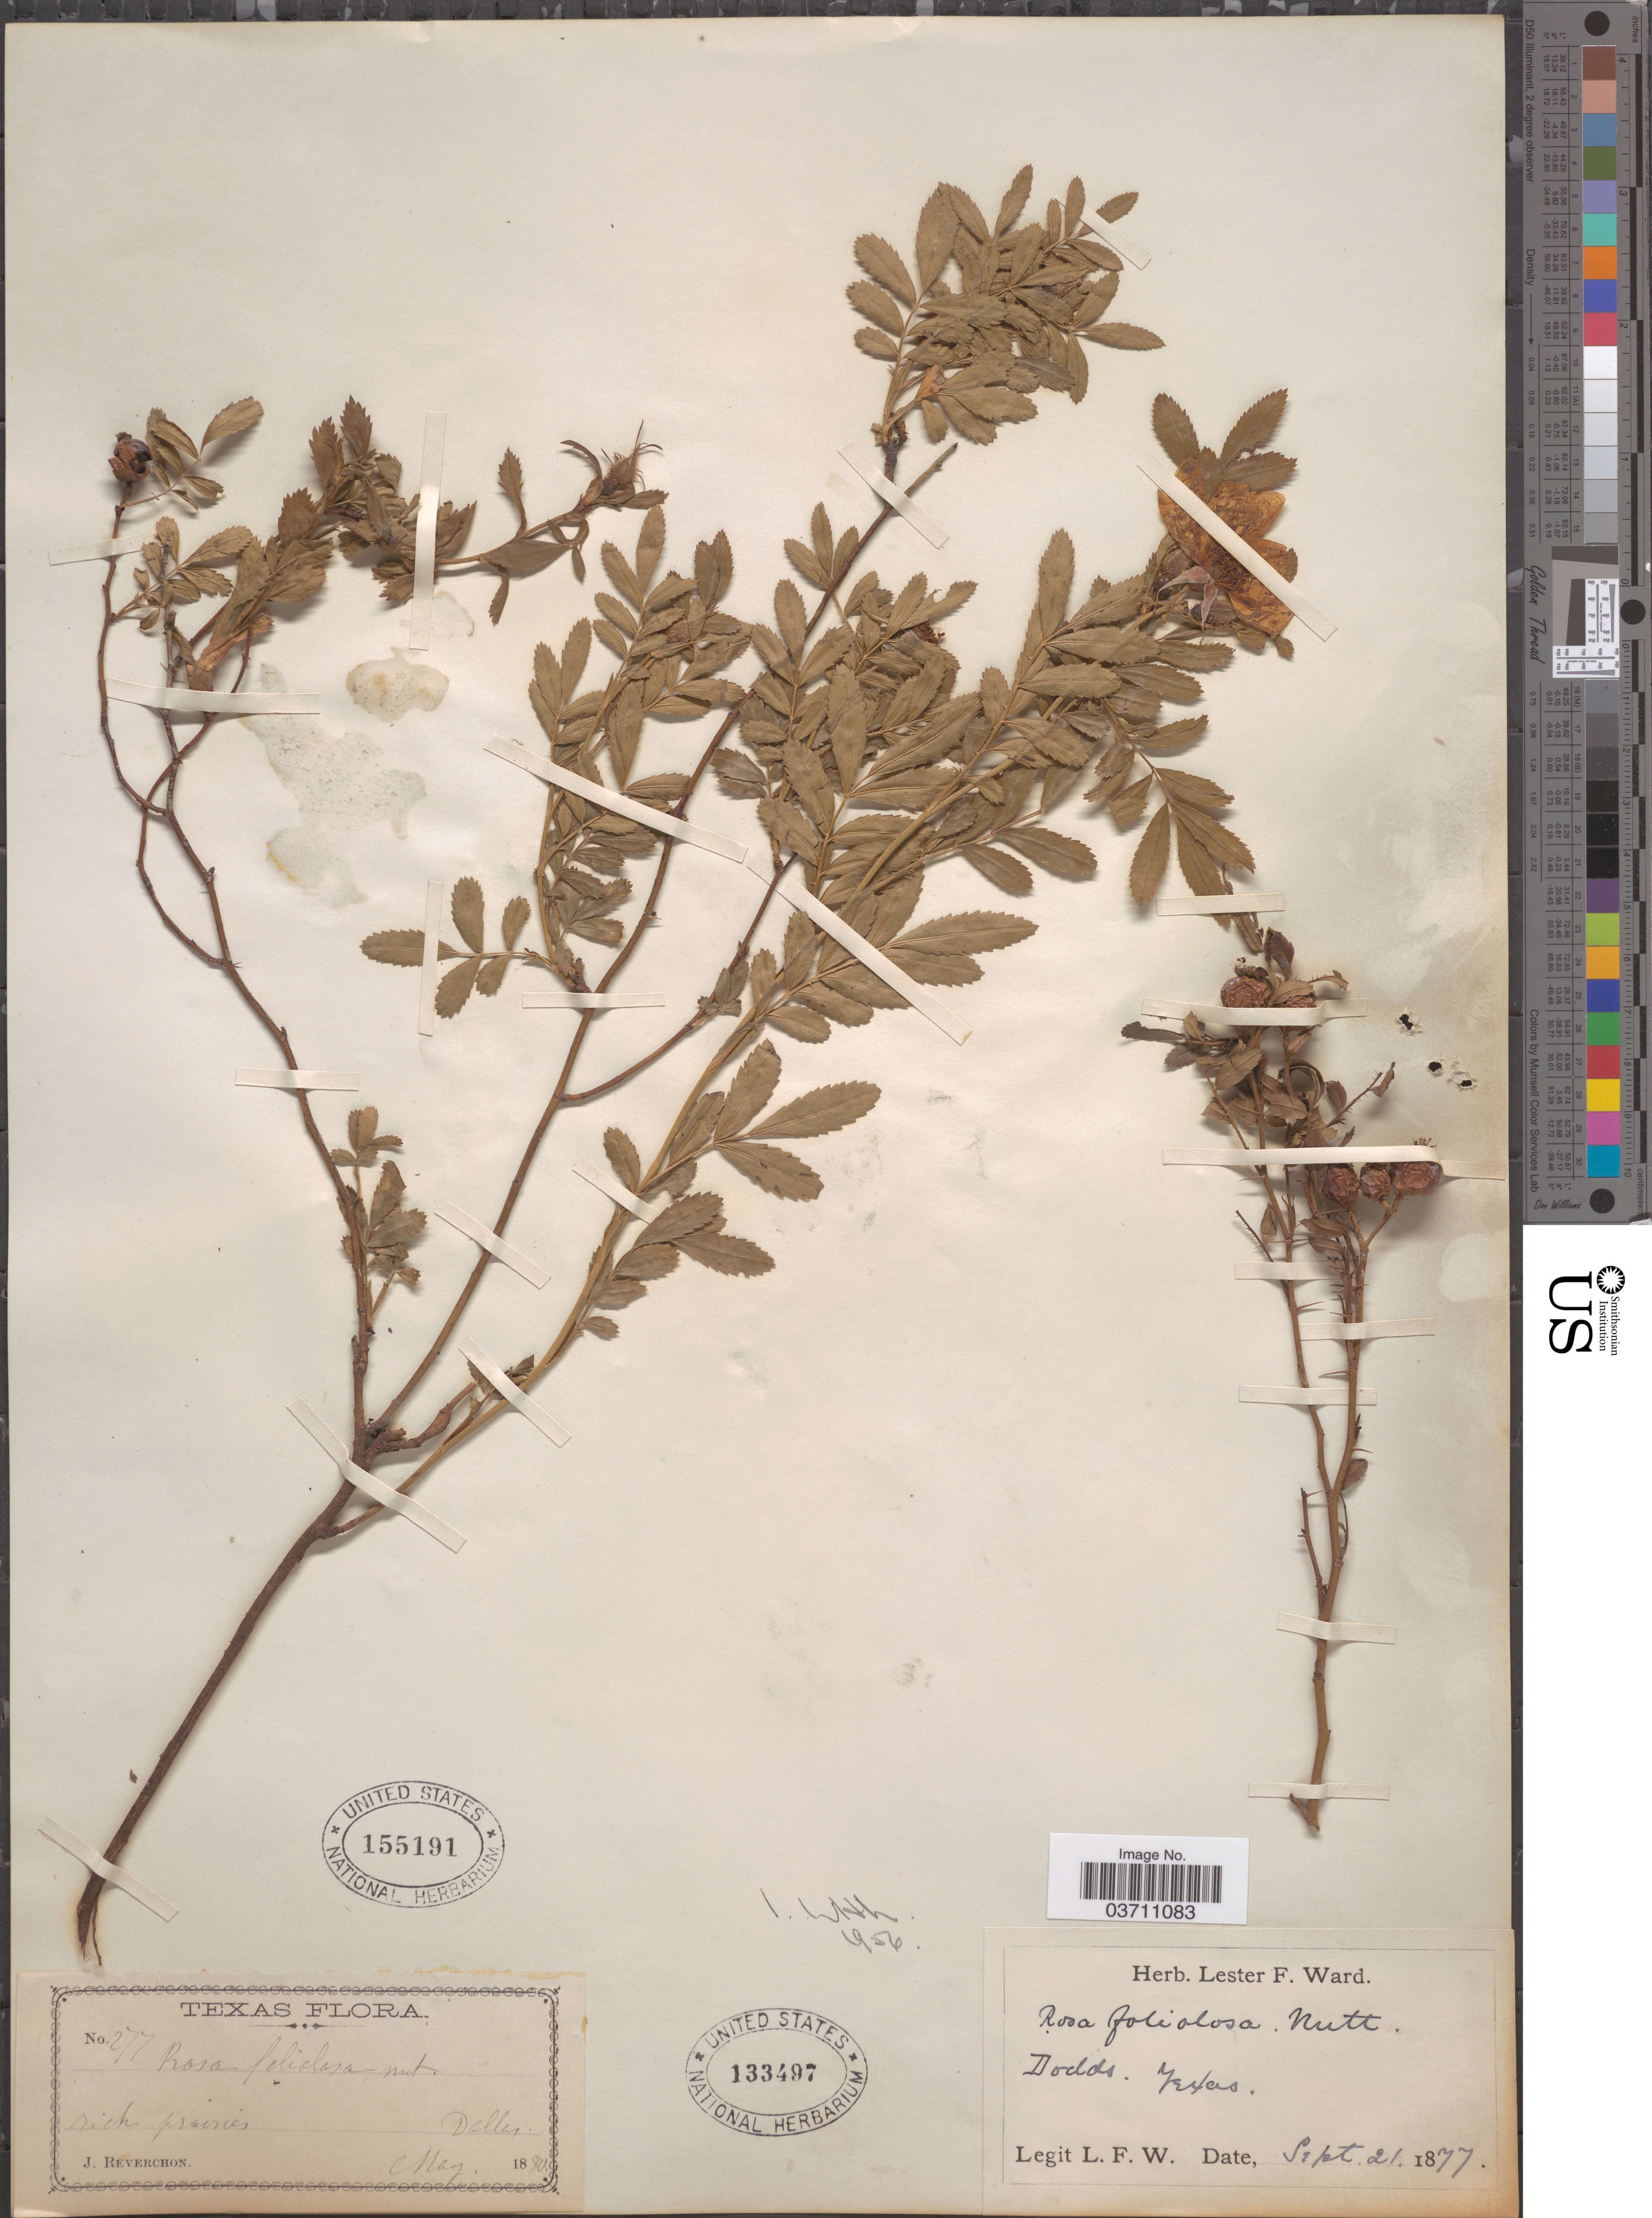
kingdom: Plantae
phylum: Tracheophyta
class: Magnoliopsida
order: Rosales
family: Rosaceae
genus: Rosa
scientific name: Rosa foliolosa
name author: Nutt.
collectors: L. F. Ward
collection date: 1877-09-21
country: United States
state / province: Texas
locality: Dodds.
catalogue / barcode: US 133497-2